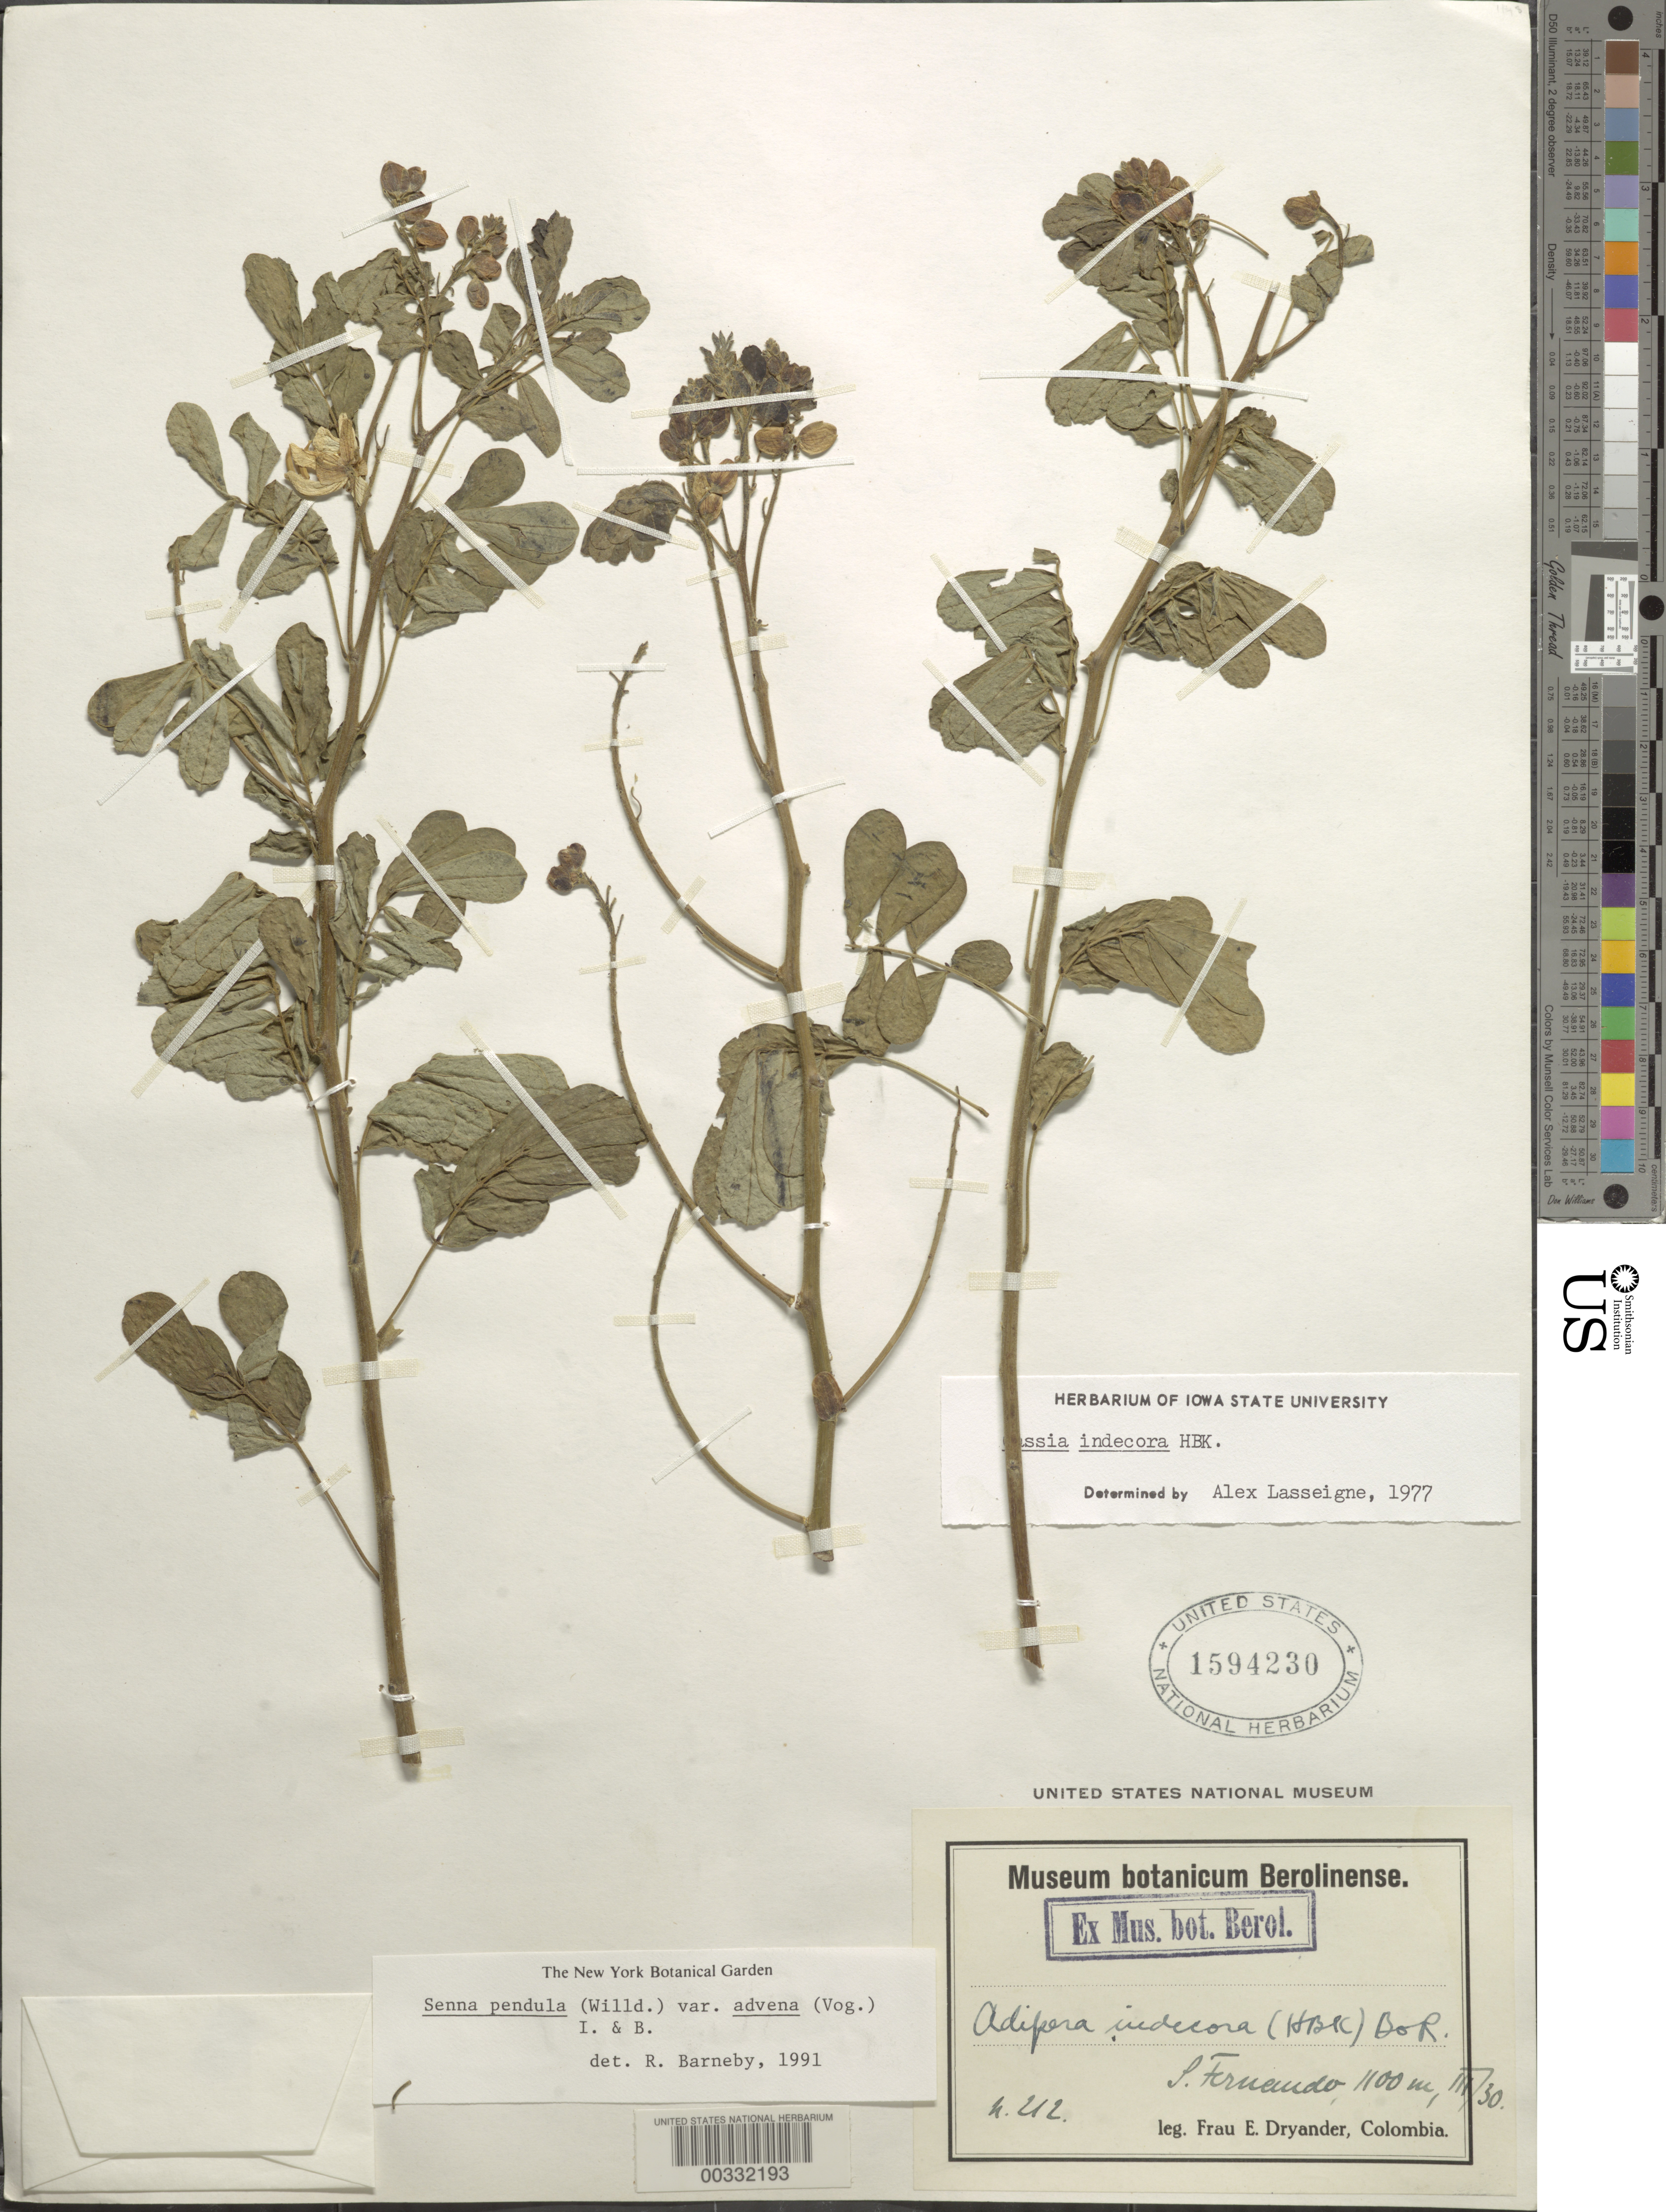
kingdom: Plantae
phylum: Tracheophyta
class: Magnoliopsida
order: Fabales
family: Fabaceae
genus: Senna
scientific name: Senna pendula var. advena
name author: (Vogel) H.S. Irwin & Barneby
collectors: E. I. Dryander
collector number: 212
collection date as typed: Mar 1930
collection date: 1930-03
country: Colombia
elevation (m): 1100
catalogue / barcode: US 1594230